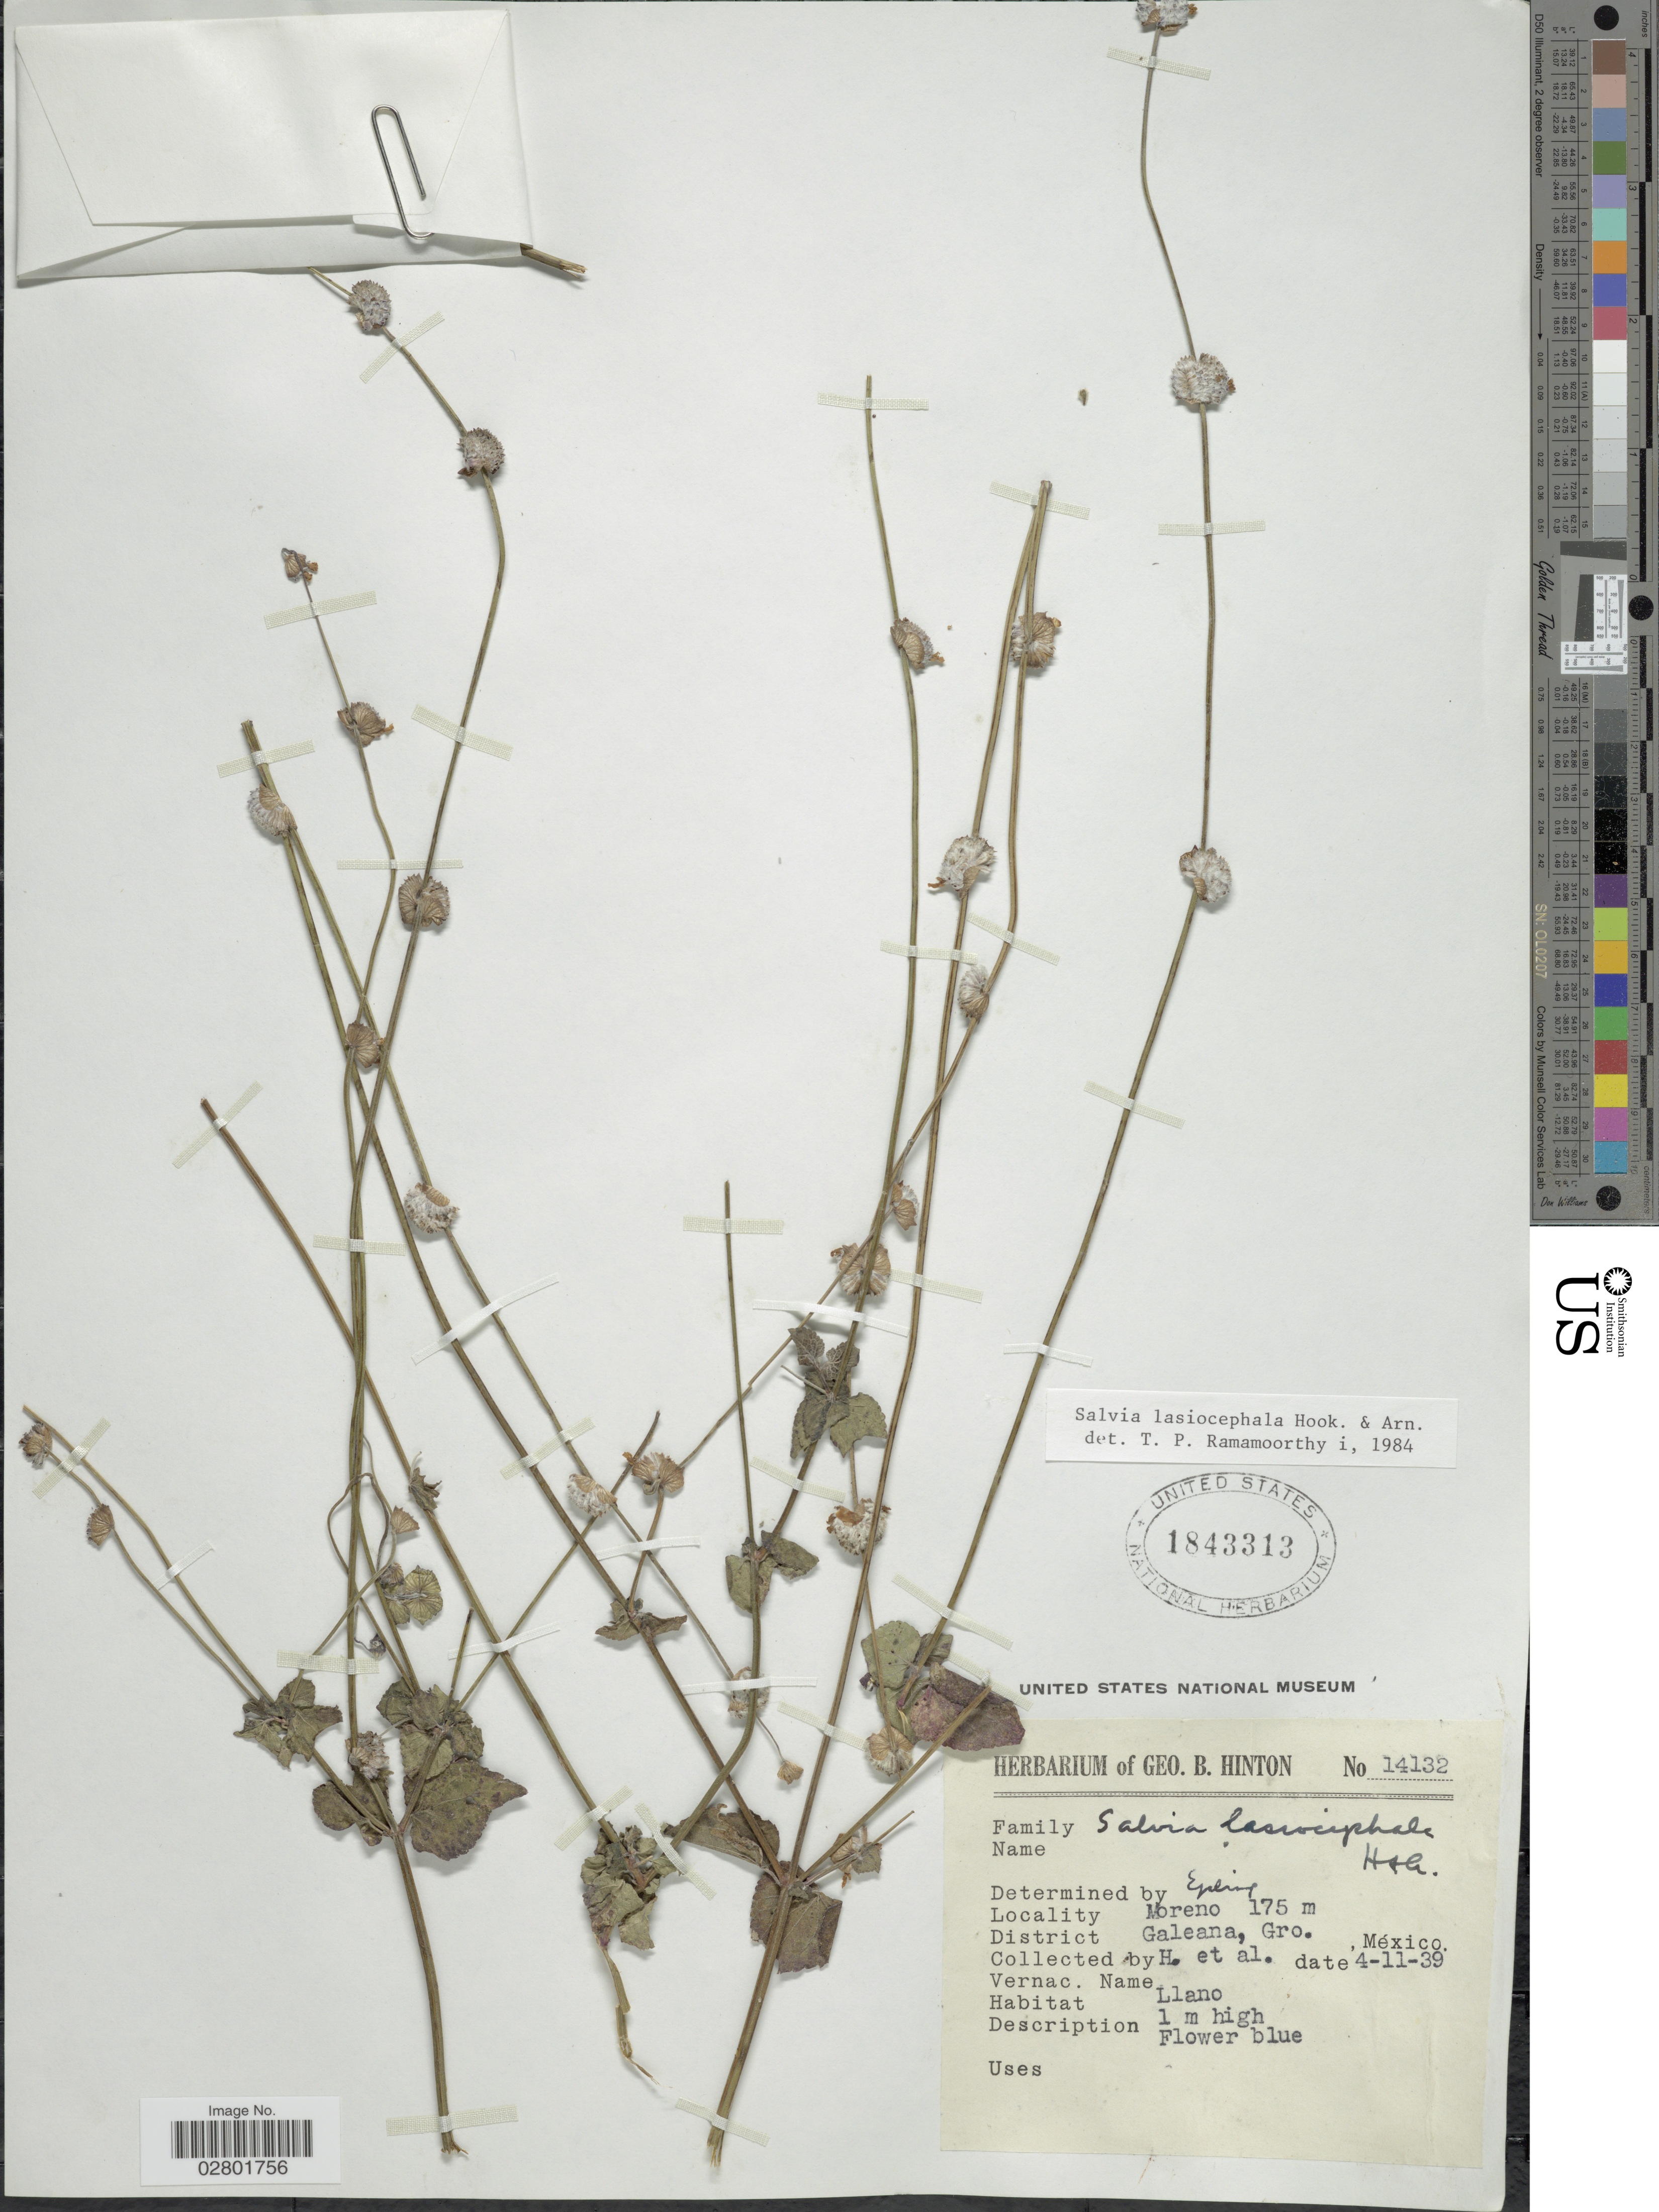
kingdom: Plantae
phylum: Tracheophyta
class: Magnoliopsida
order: Lamiales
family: Lamiaceae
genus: Salvia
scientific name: Salvia lasiocephala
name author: Hook. & Arn.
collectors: G. B. Hinton & et al.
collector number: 14132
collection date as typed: Transcribed d/m/y: 4/11/39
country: Mexico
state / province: Guerrero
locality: Moreno, District Galeana.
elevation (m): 175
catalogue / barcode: US 1843313